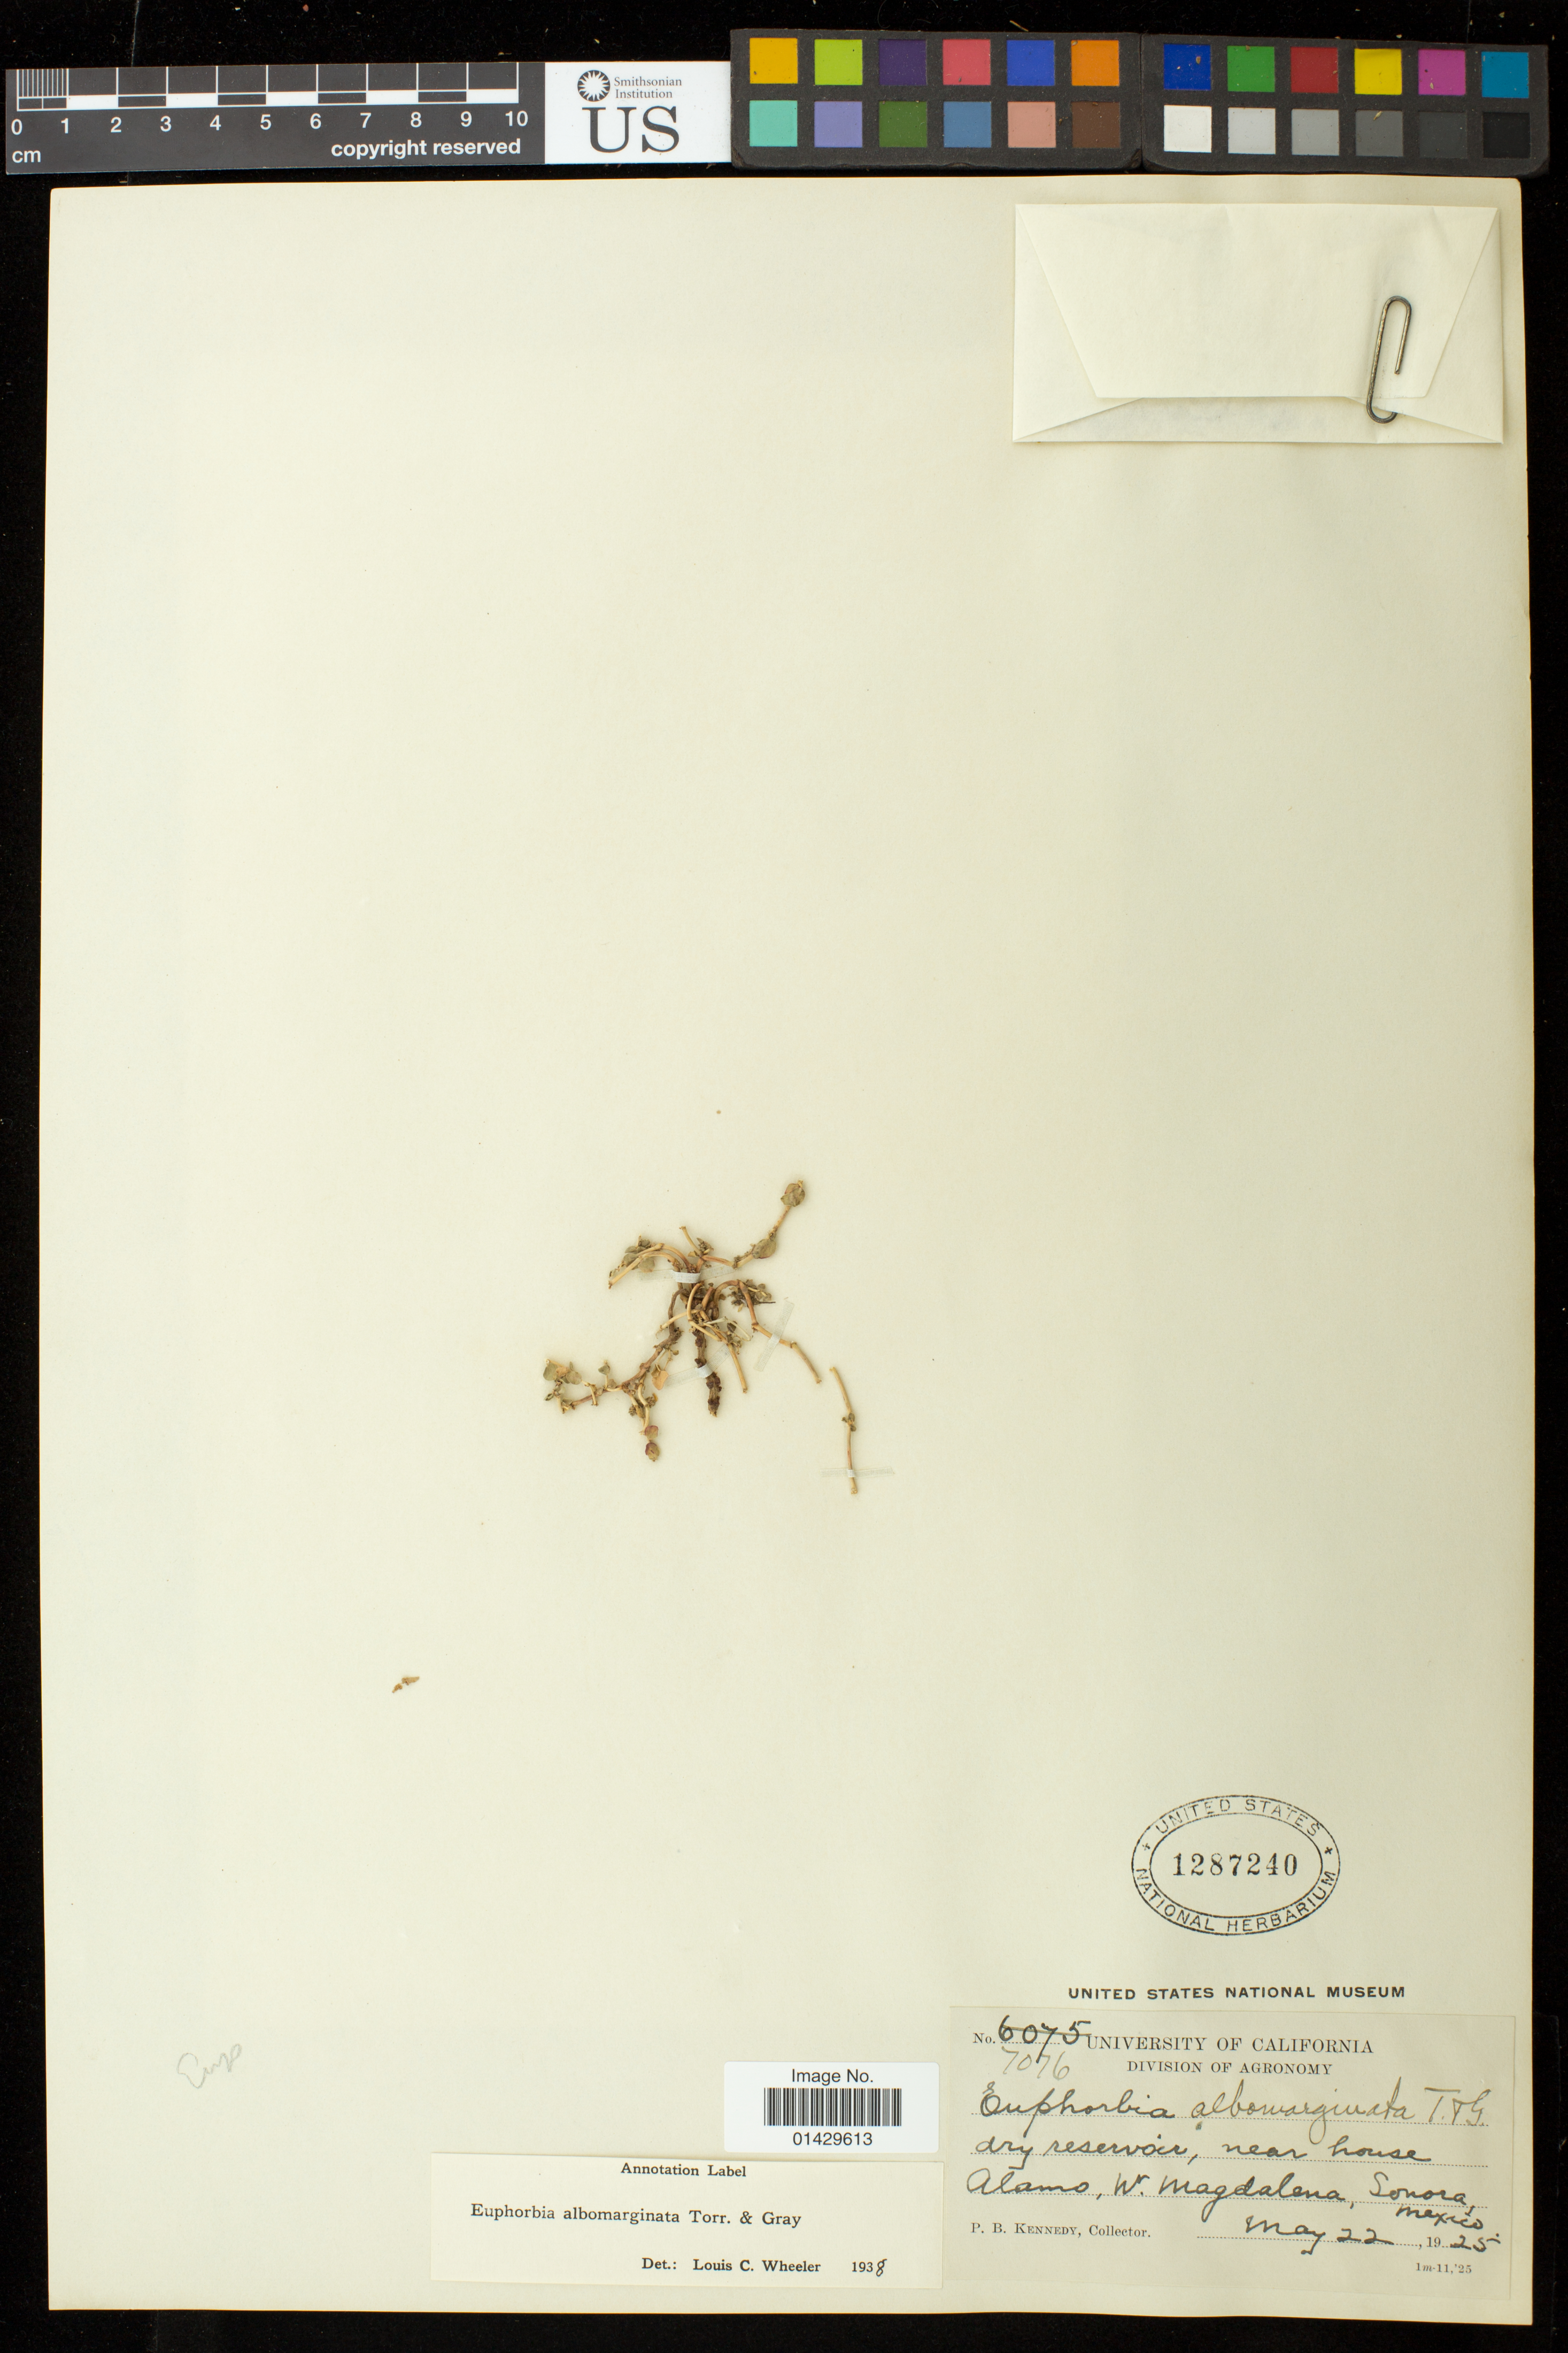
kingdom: Plantae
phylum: Tracheophyta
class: Magnoliopsida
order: Malpighiales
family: Euphorbiaceae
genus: Euphorbia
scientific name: Euphorbia albomarginata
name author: Torr. & A. Gray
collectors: P. B. Kennedy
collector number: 7076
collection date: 1925-05-22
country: Mexico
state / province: Sonora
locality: Alamo, W. Magadalena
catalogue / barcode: US 1287240